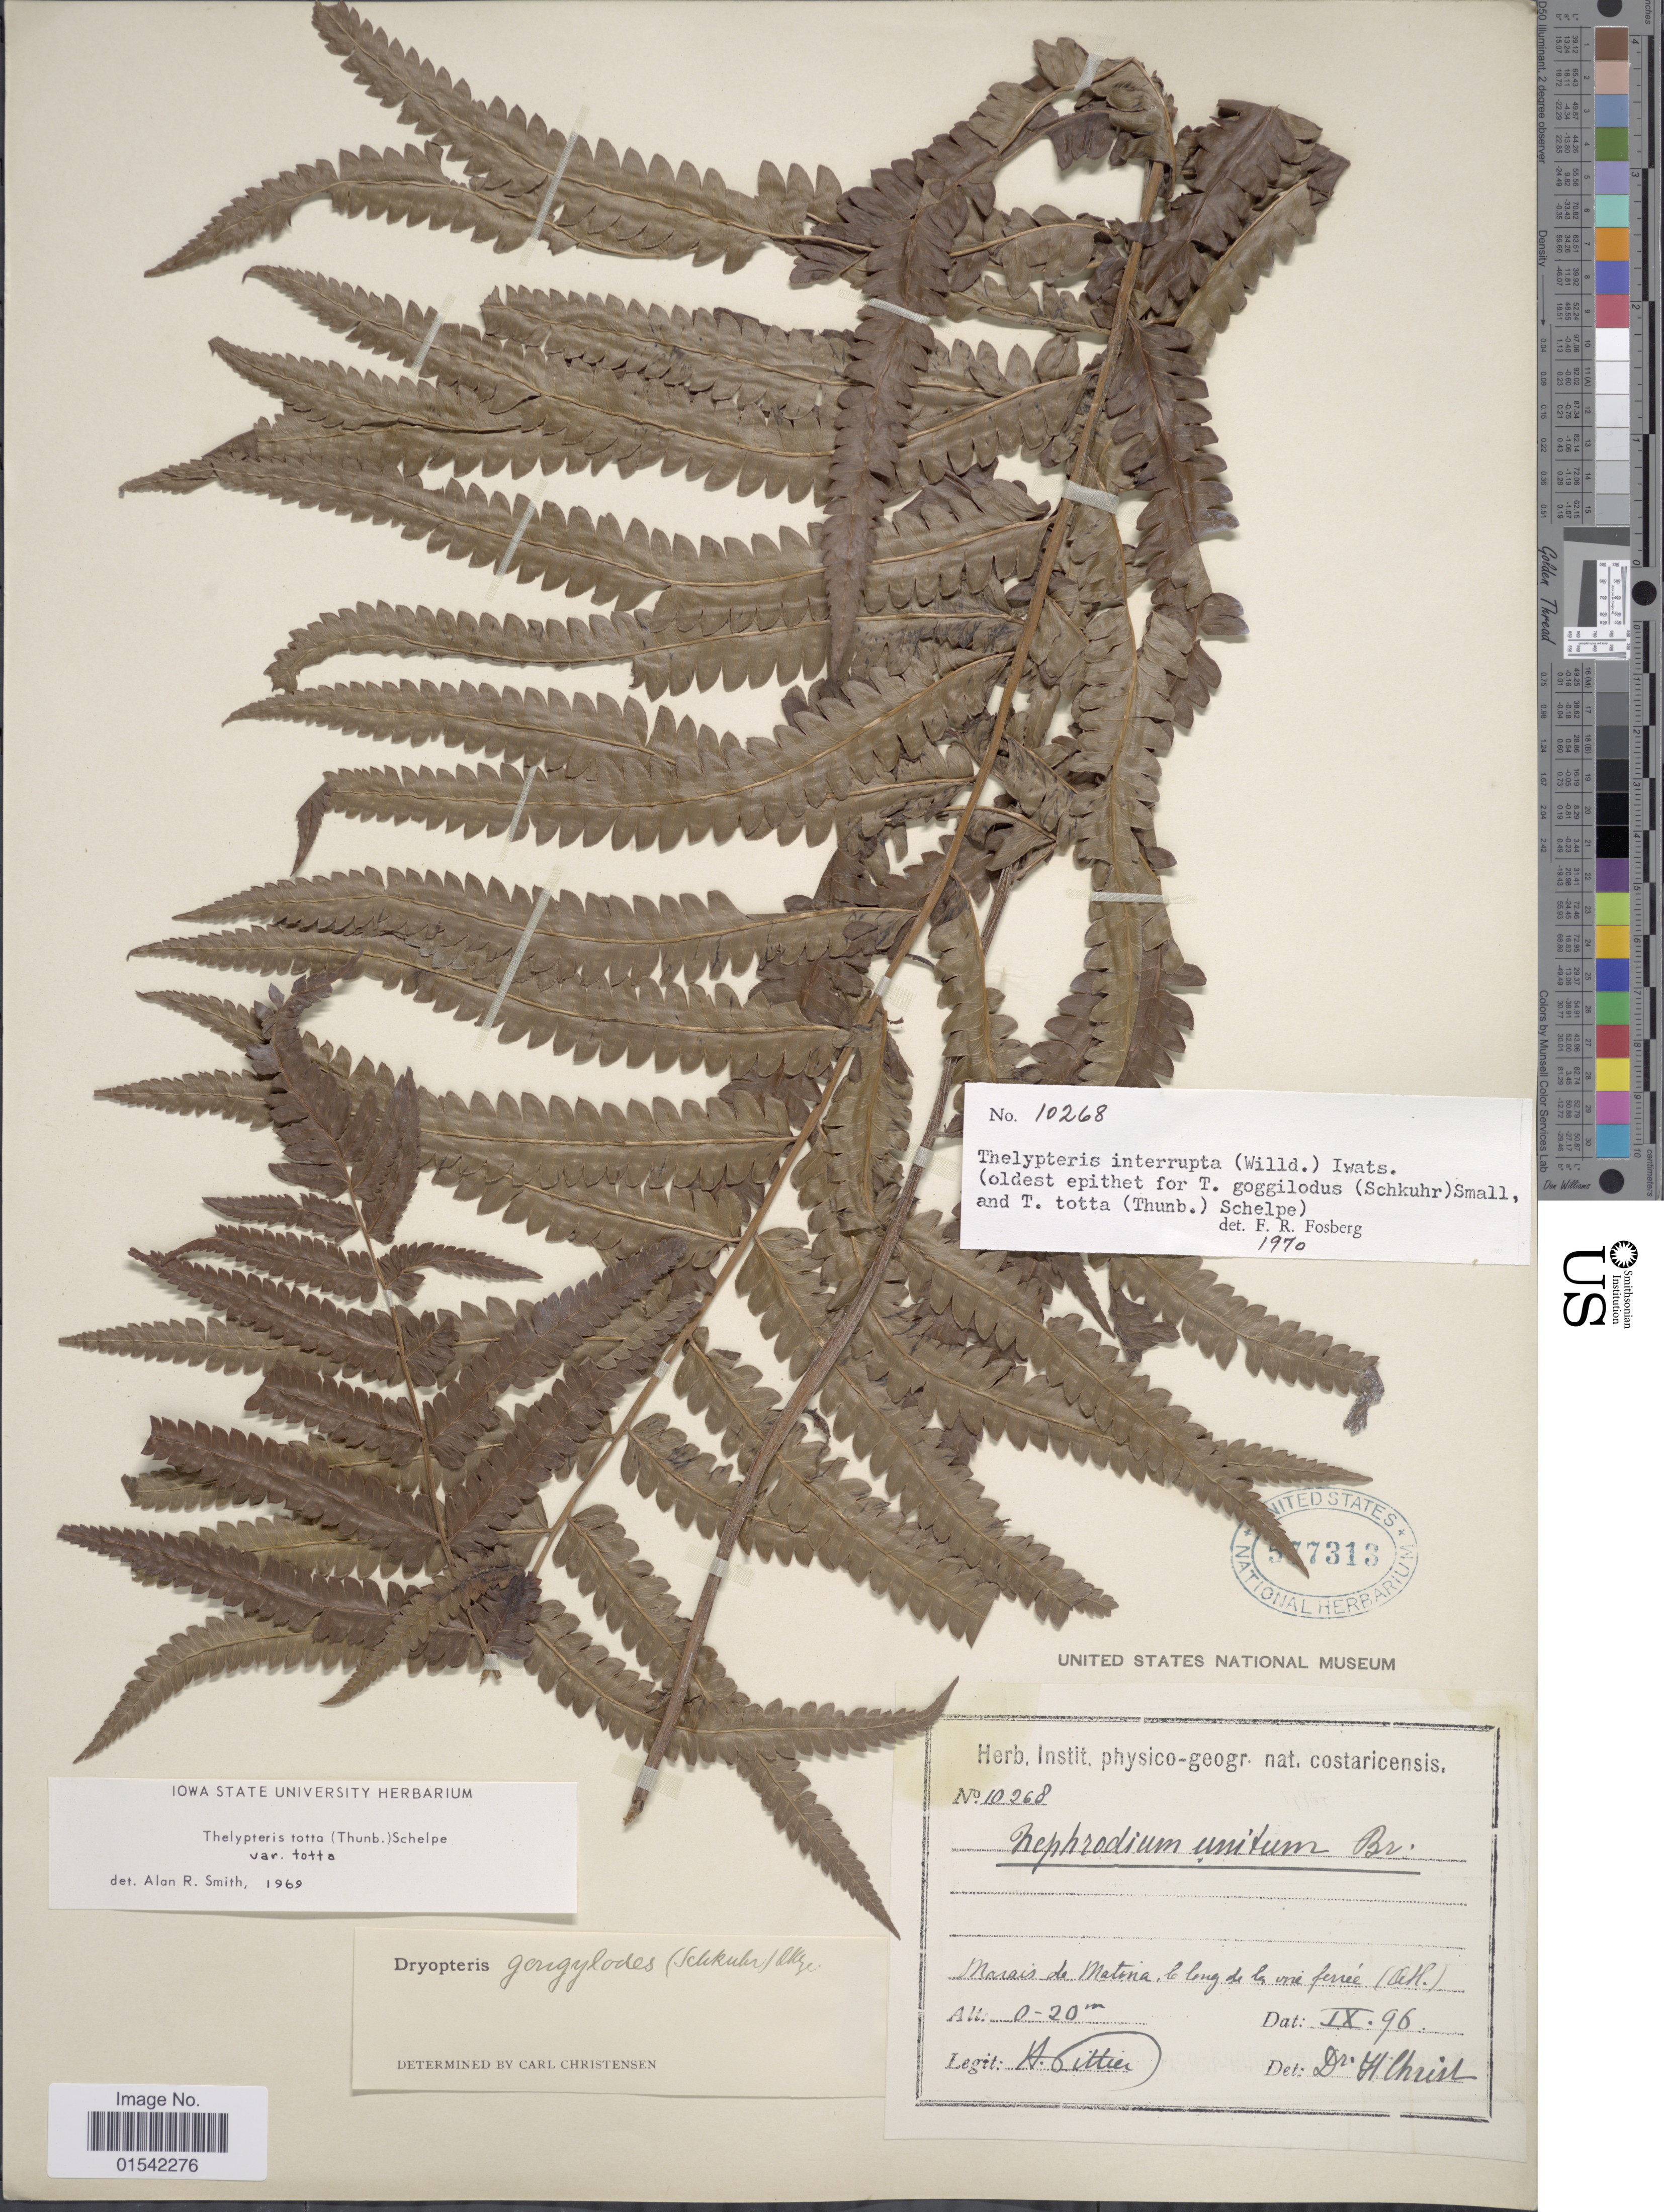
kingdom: Plantae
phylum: Tracheophyta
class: Polypodiopsida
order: Polypodiales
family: Thelypteridaceae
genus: Cyclosorus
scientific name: Cyclosorus interruptus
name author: (Willd.) H. Itô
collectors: H. F. Pittier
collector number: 10268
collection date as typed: Transcribed d/m/y: /9/96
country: Costa Rica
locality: Marais de Matina, le long de la voie ferreé (Atl.)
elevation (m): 0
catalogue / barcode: US 577313